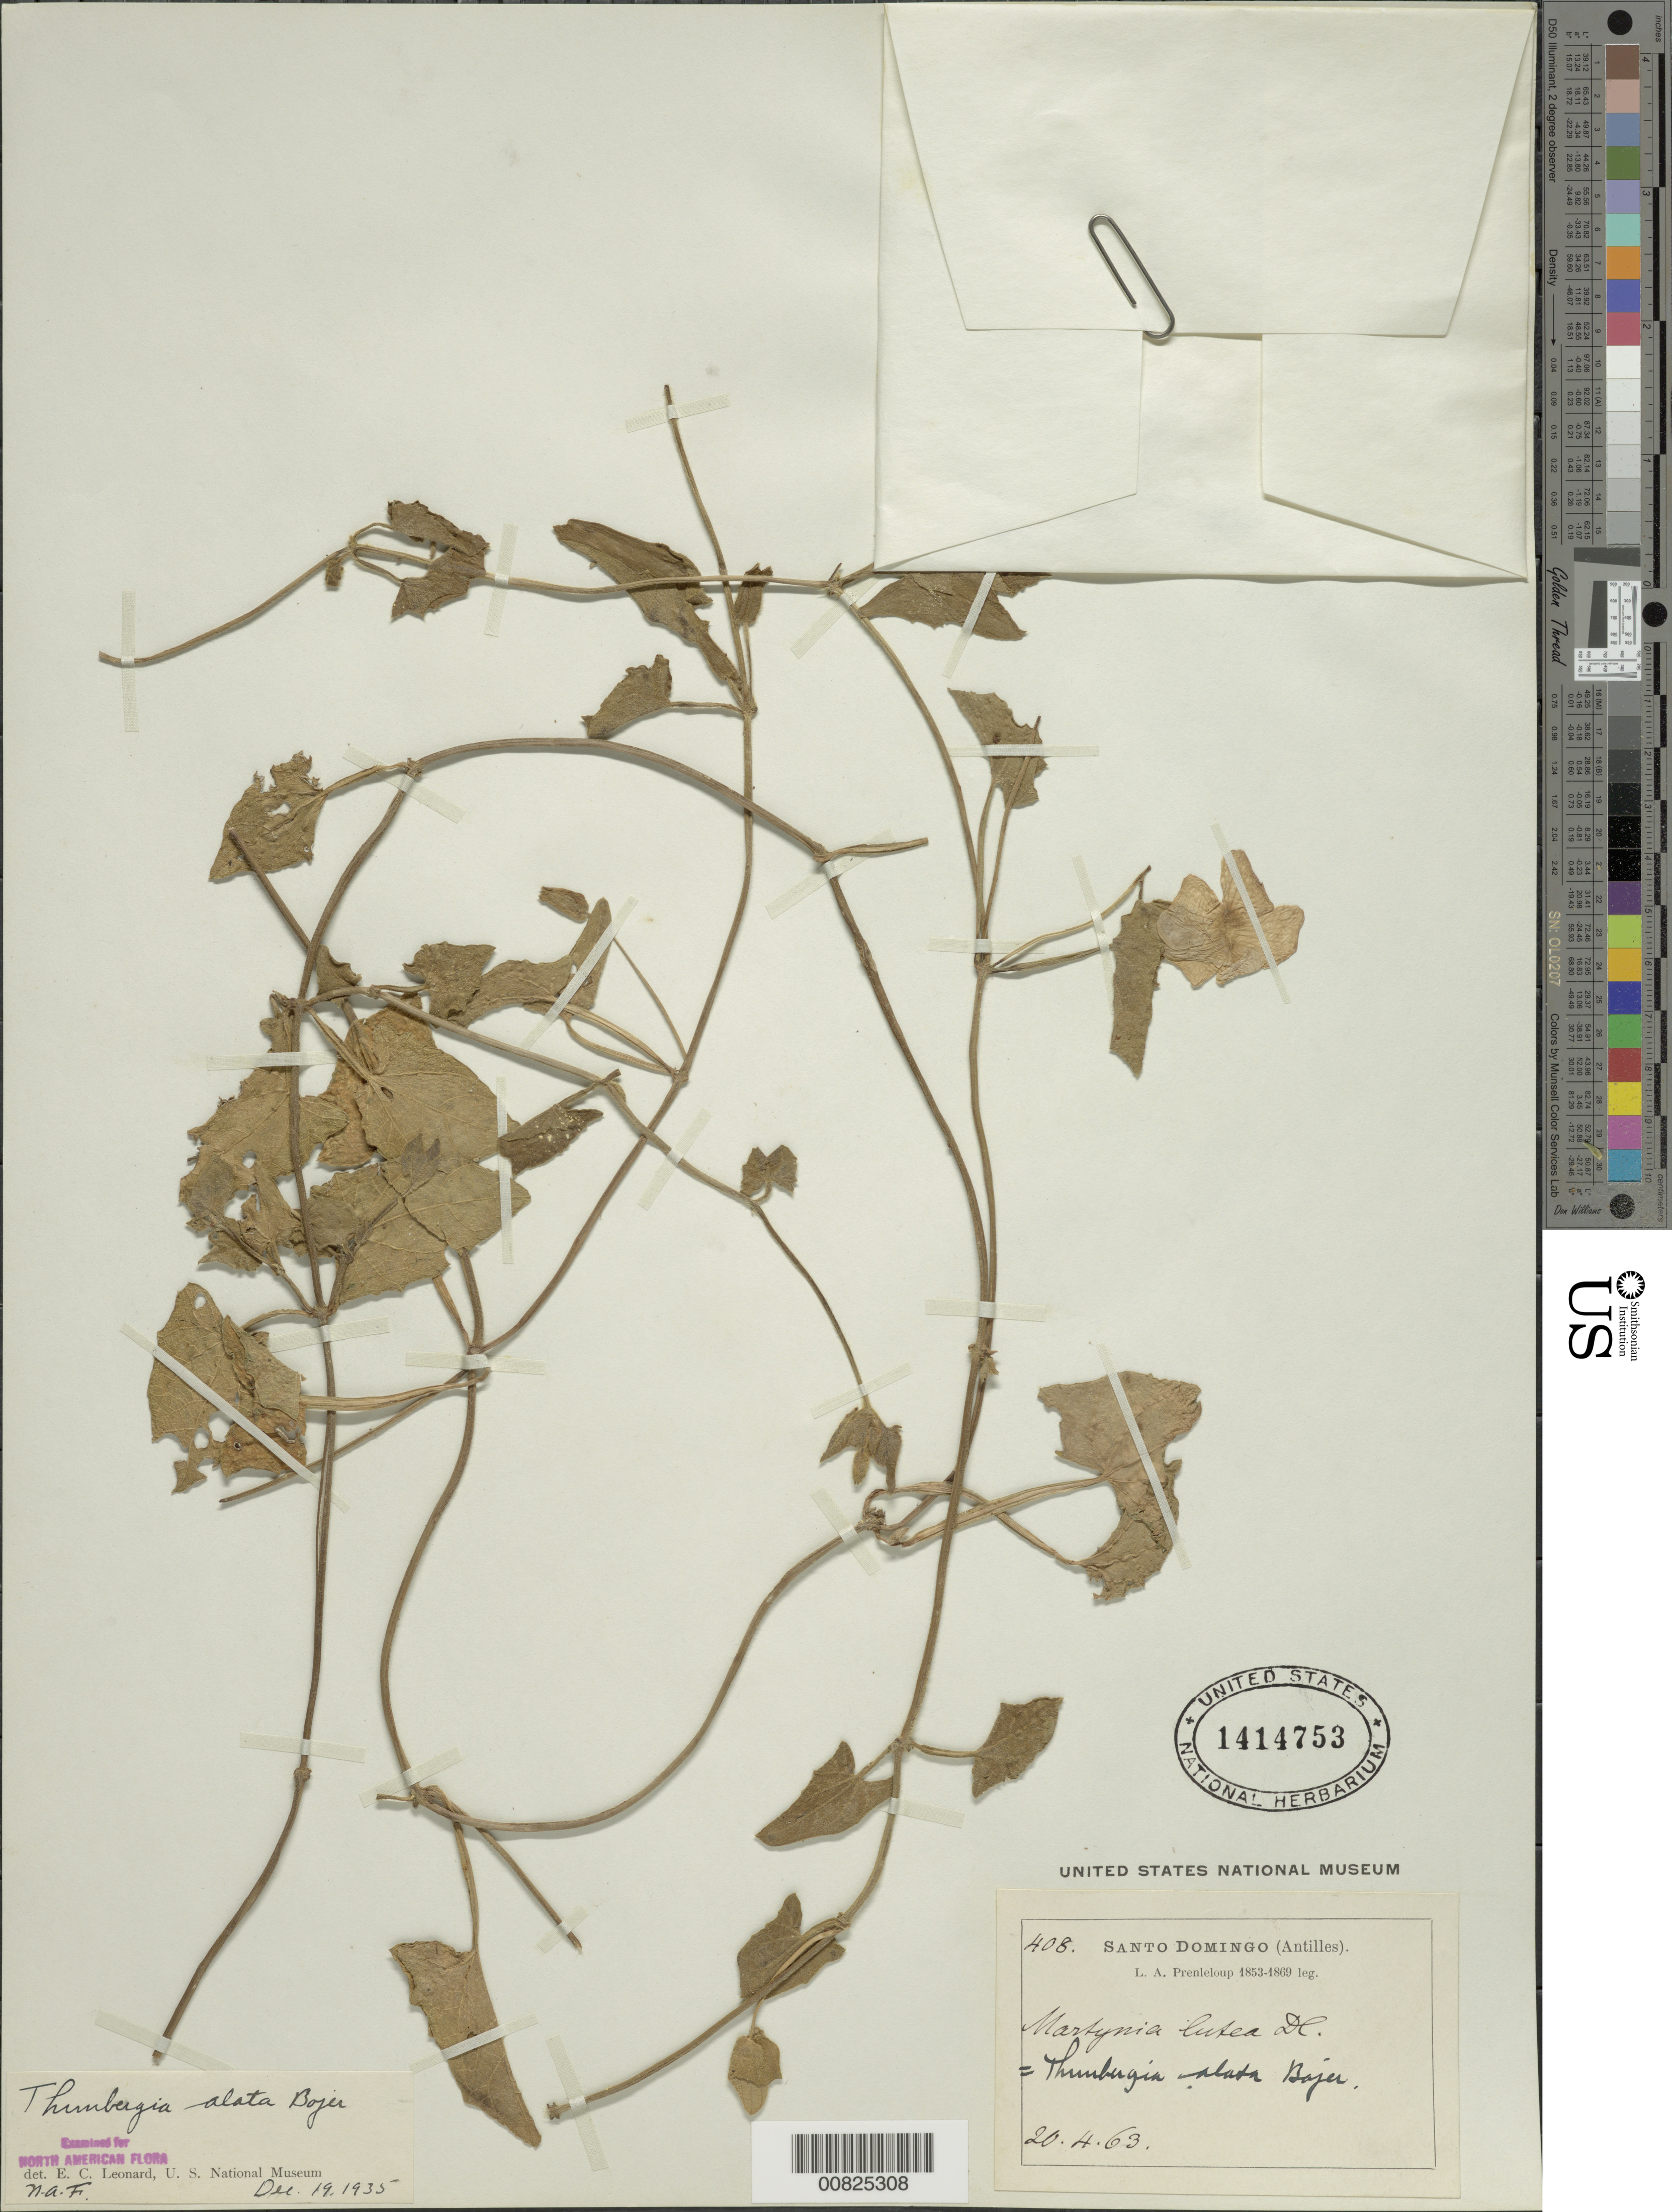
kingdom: Plantae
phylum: Tracheophyta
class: Magnoliopsida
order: Lamiales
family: Acanthaceae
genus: Thunbergia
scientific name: Thunbergia alata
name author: Bojer ex Sims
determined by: Leonard, Emery C., (US)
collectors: L. Preneloup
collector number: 408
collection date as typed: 20 Apr 1963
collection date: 1963-04-20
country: Dominican Republic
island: Hispaniola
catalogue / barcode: US 1414753